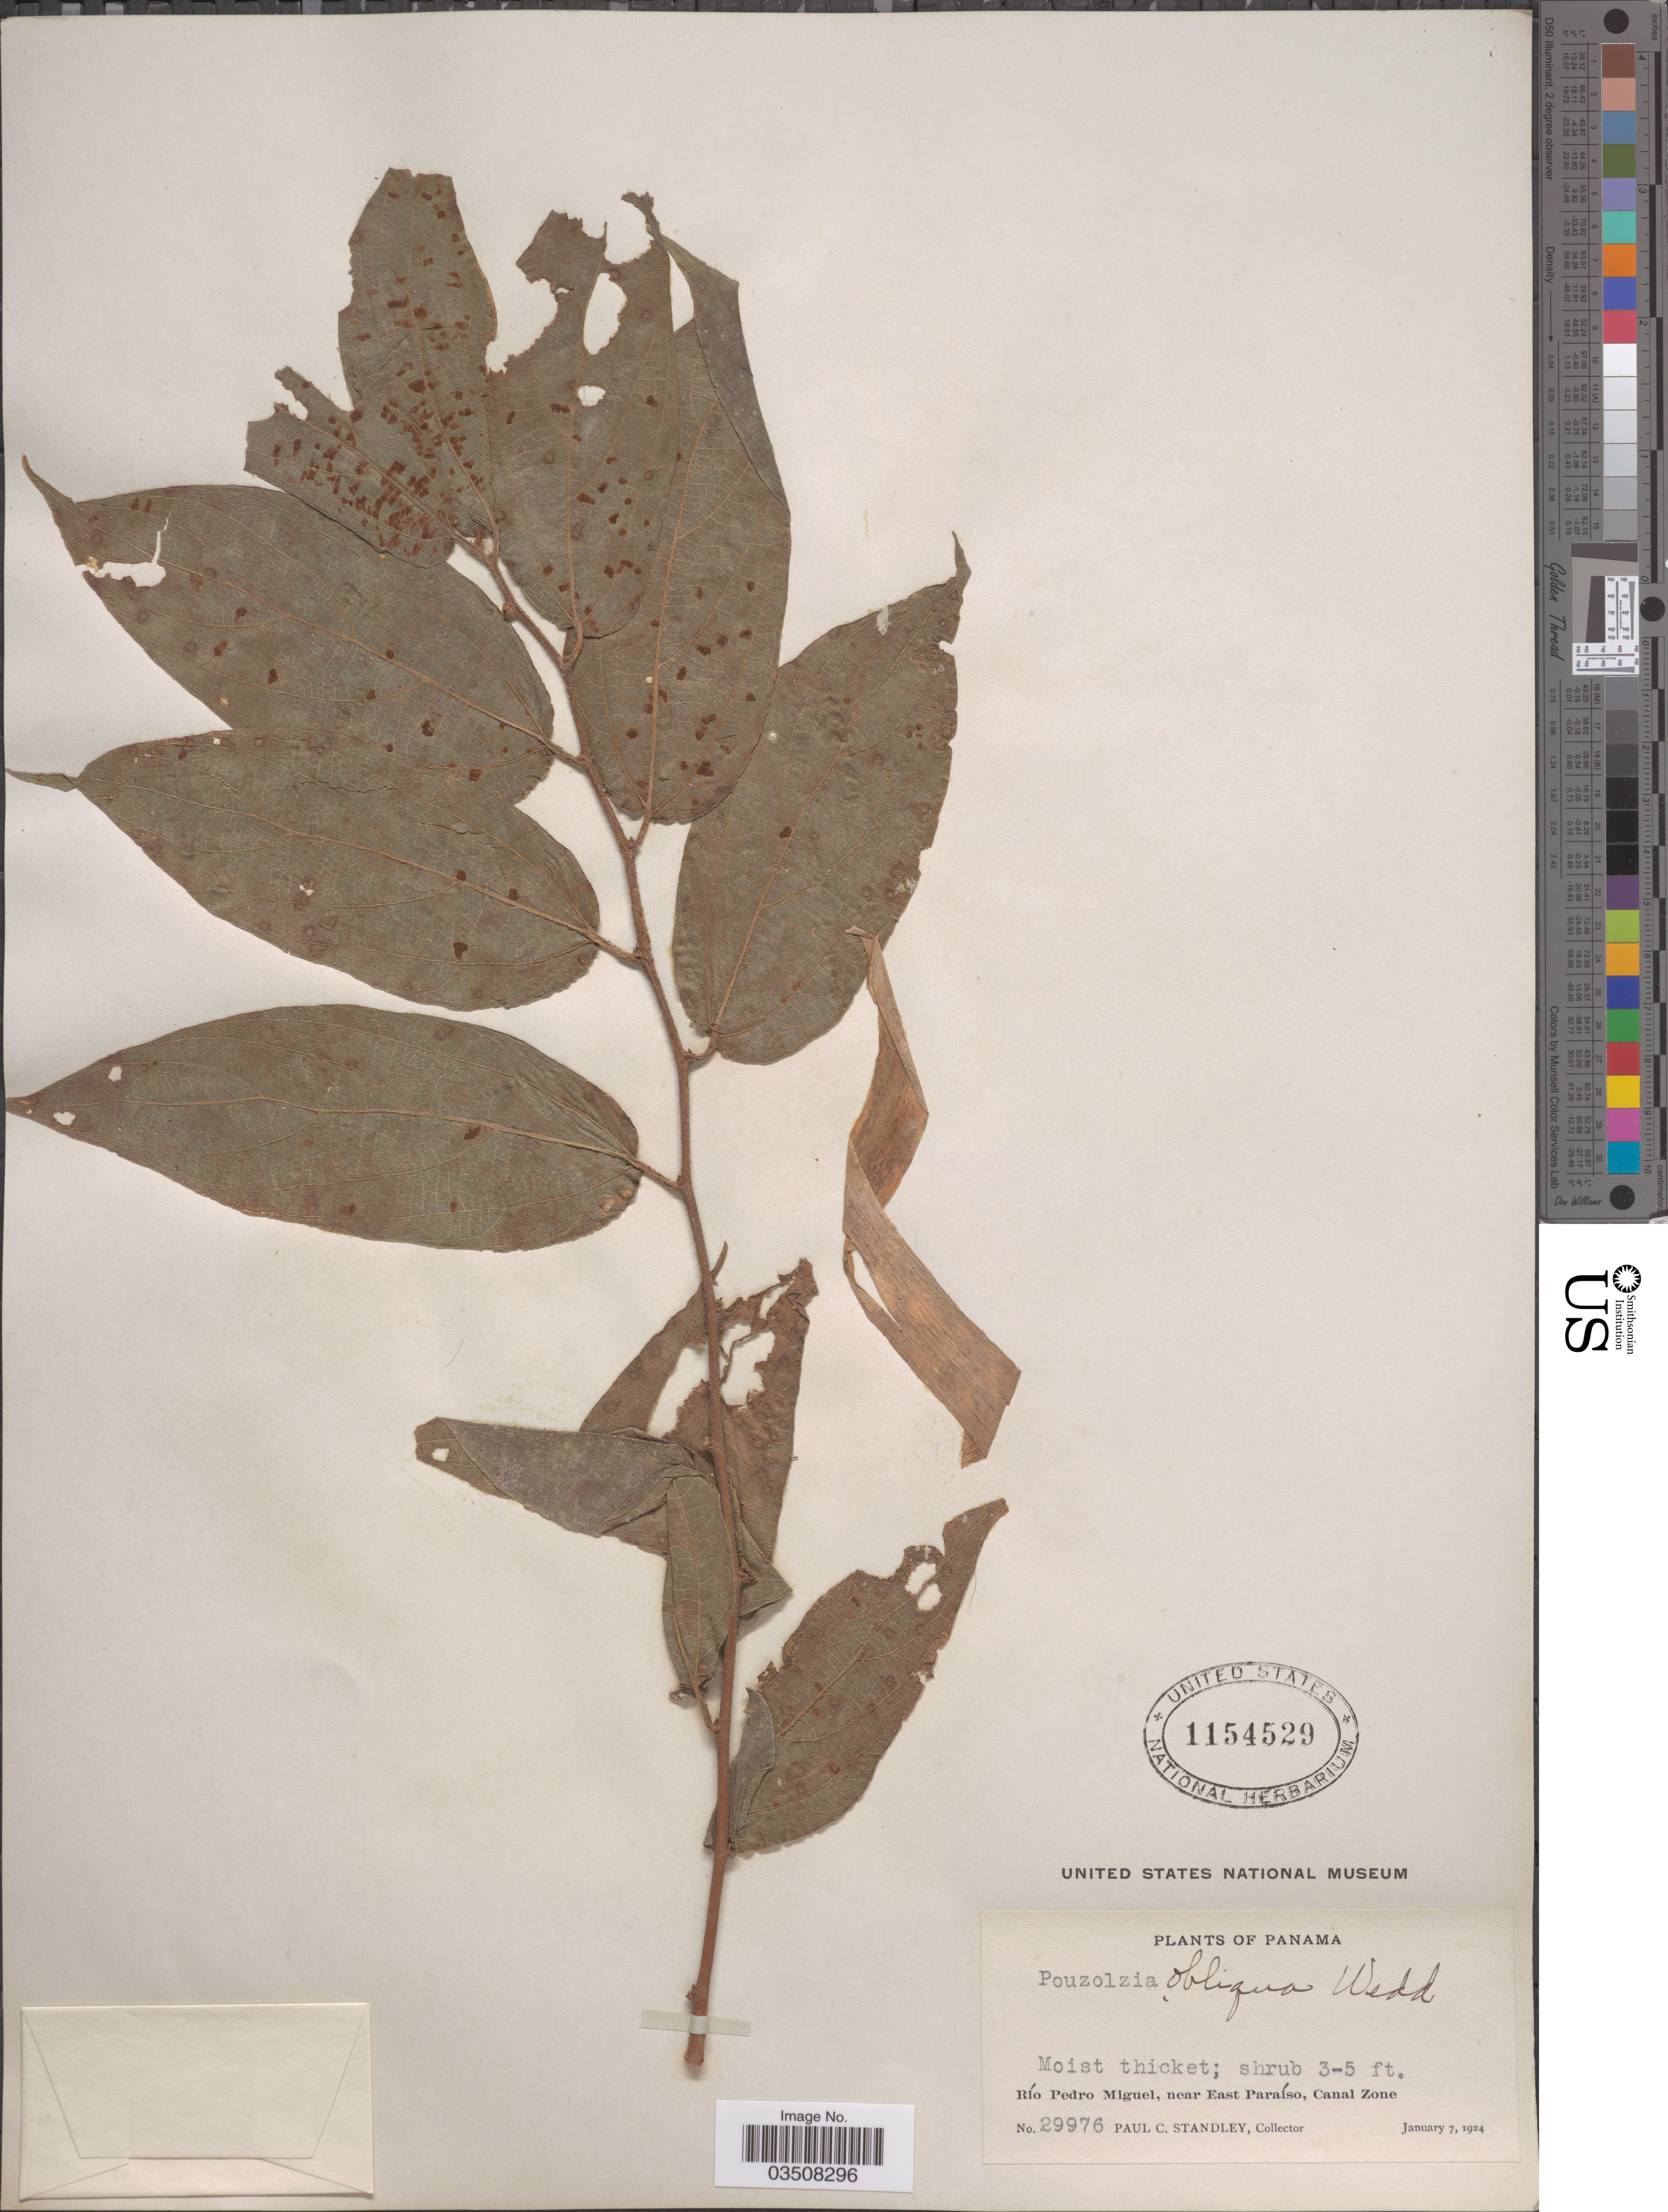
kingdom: Plantae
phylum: Tracheophyta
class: Magnoliopsida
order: Rosales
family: Urticaceae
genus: Pouzolzia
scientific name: Pouzolzia obliqua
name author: (Poepp.) Gaudich.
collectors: P. C. Standley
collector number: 29976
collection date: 1924-01-07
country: Panama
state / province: Colón / Panamá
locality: Río Pedro Miguel, near East Paraíso, Canal Zone.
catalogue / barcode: US 1154529